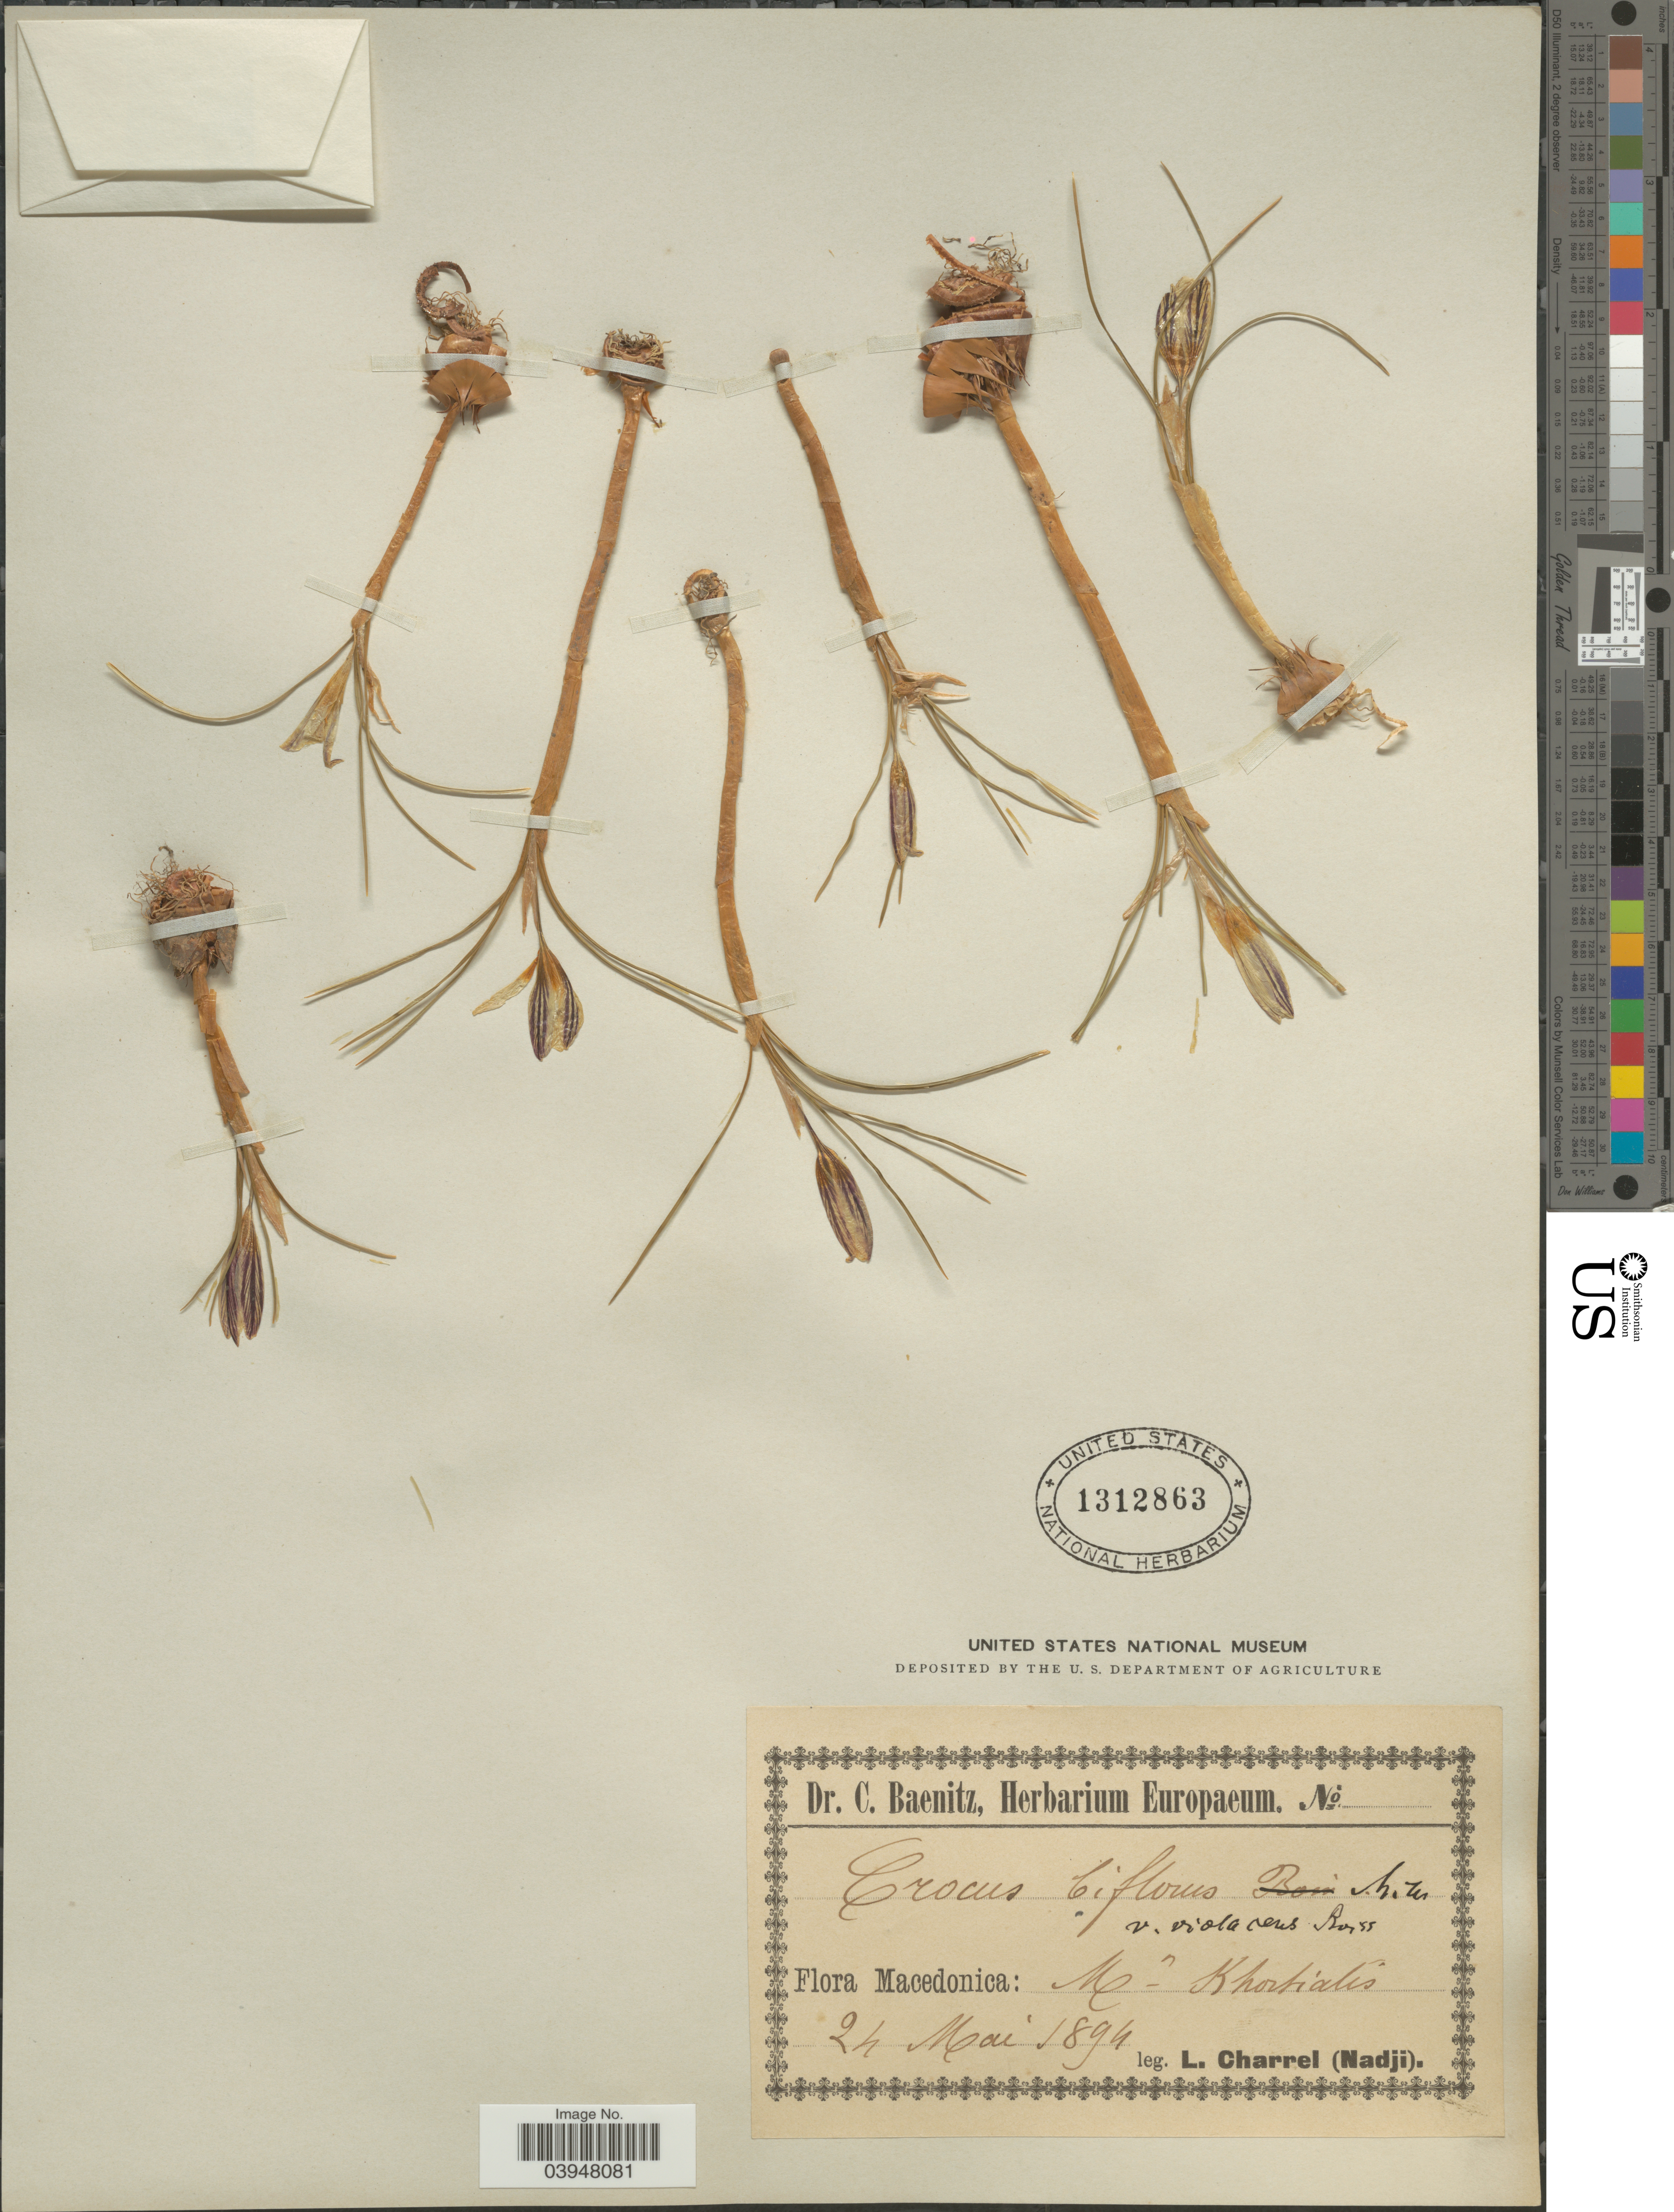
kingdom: Plantae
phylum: Tracheophyta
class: Liliopsida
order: Asparagales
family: Iridaceae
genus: Crocus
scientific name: Crocus biflorus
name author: Mill.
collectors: L. Charrel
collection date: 1894-05-24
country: North Macedonia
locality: Macedonica: M - Khortialis.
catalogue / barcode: US 1312863